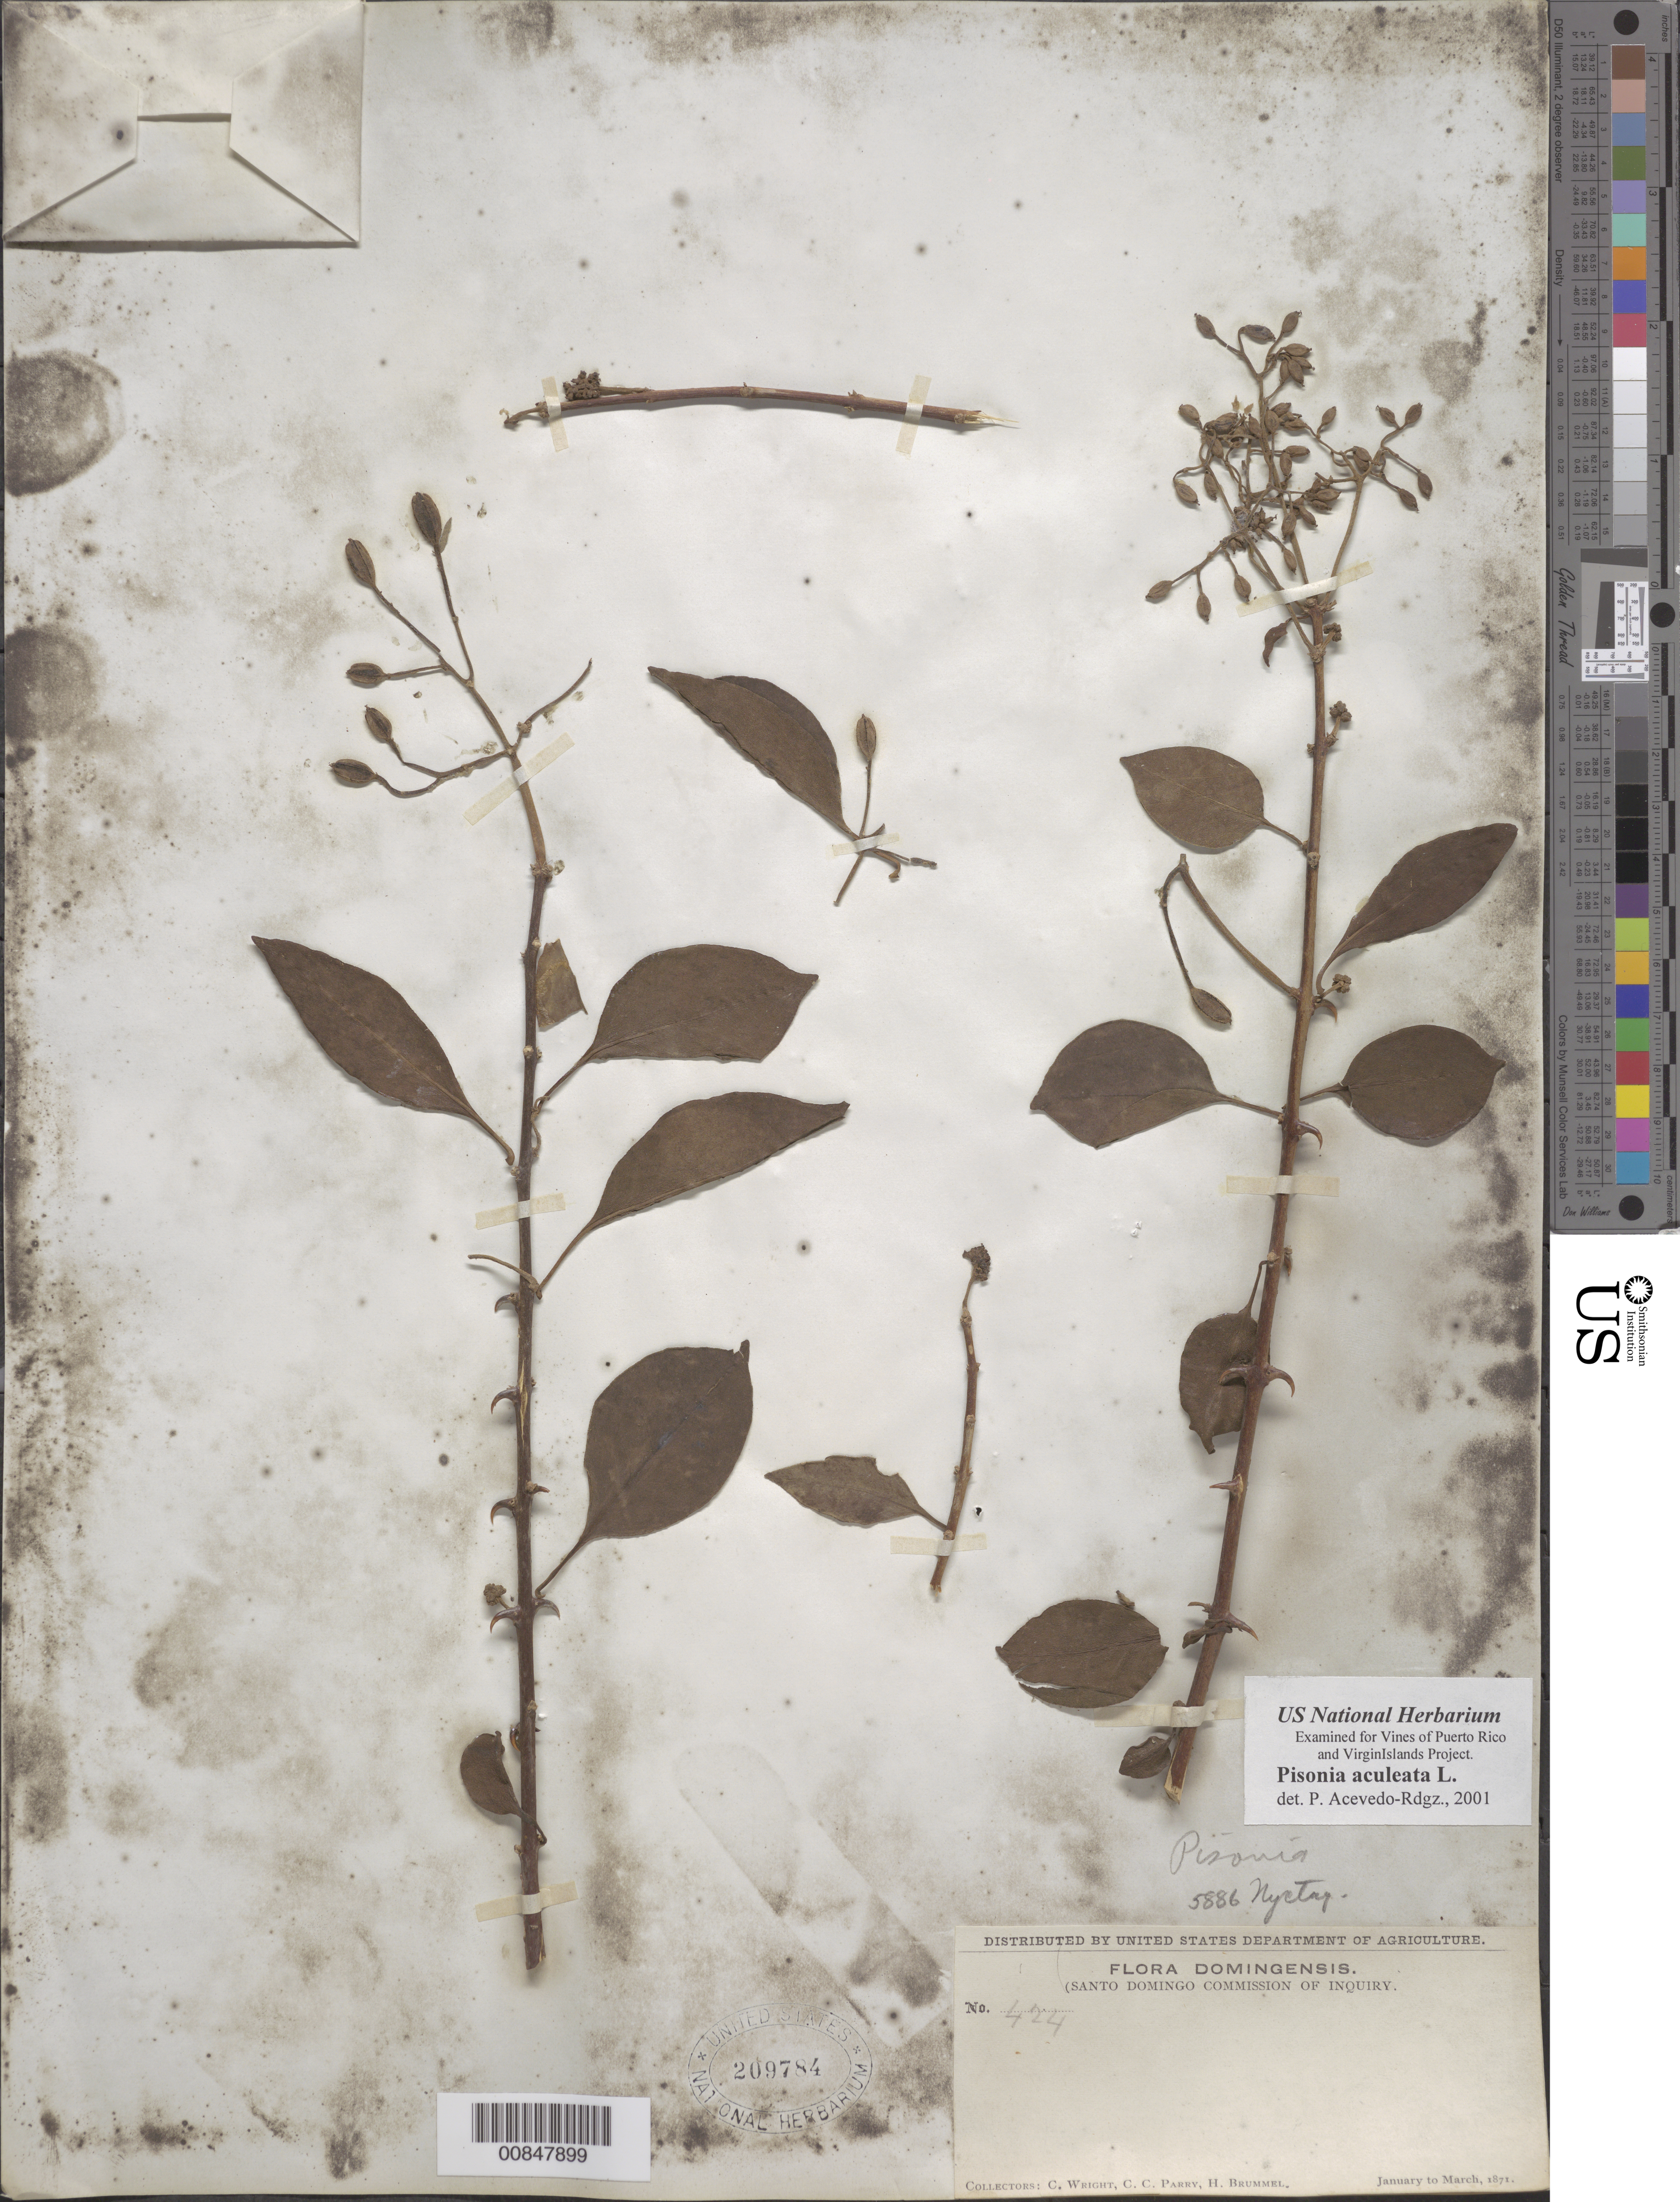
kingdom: Plantae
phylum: Tracheophyta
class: Magnoliopsida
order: Caryophyllales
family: Nyctaginaceae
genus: Pisonia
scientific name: Pisonia aculeata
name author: L.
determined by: Acevedo-Rodríguez, P., (BOT), Smithsonian Institution - National Museum of Natural History (UNITED STATES)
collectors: C. Wright, C. C. Parry & H. Brummel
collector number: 424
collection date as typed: Jan 1871 to -- Mar 1871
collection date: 1871-01/1871-03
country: Dominican Republic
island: Hispaniola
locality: Dominican Republic.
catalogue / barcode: US 209784